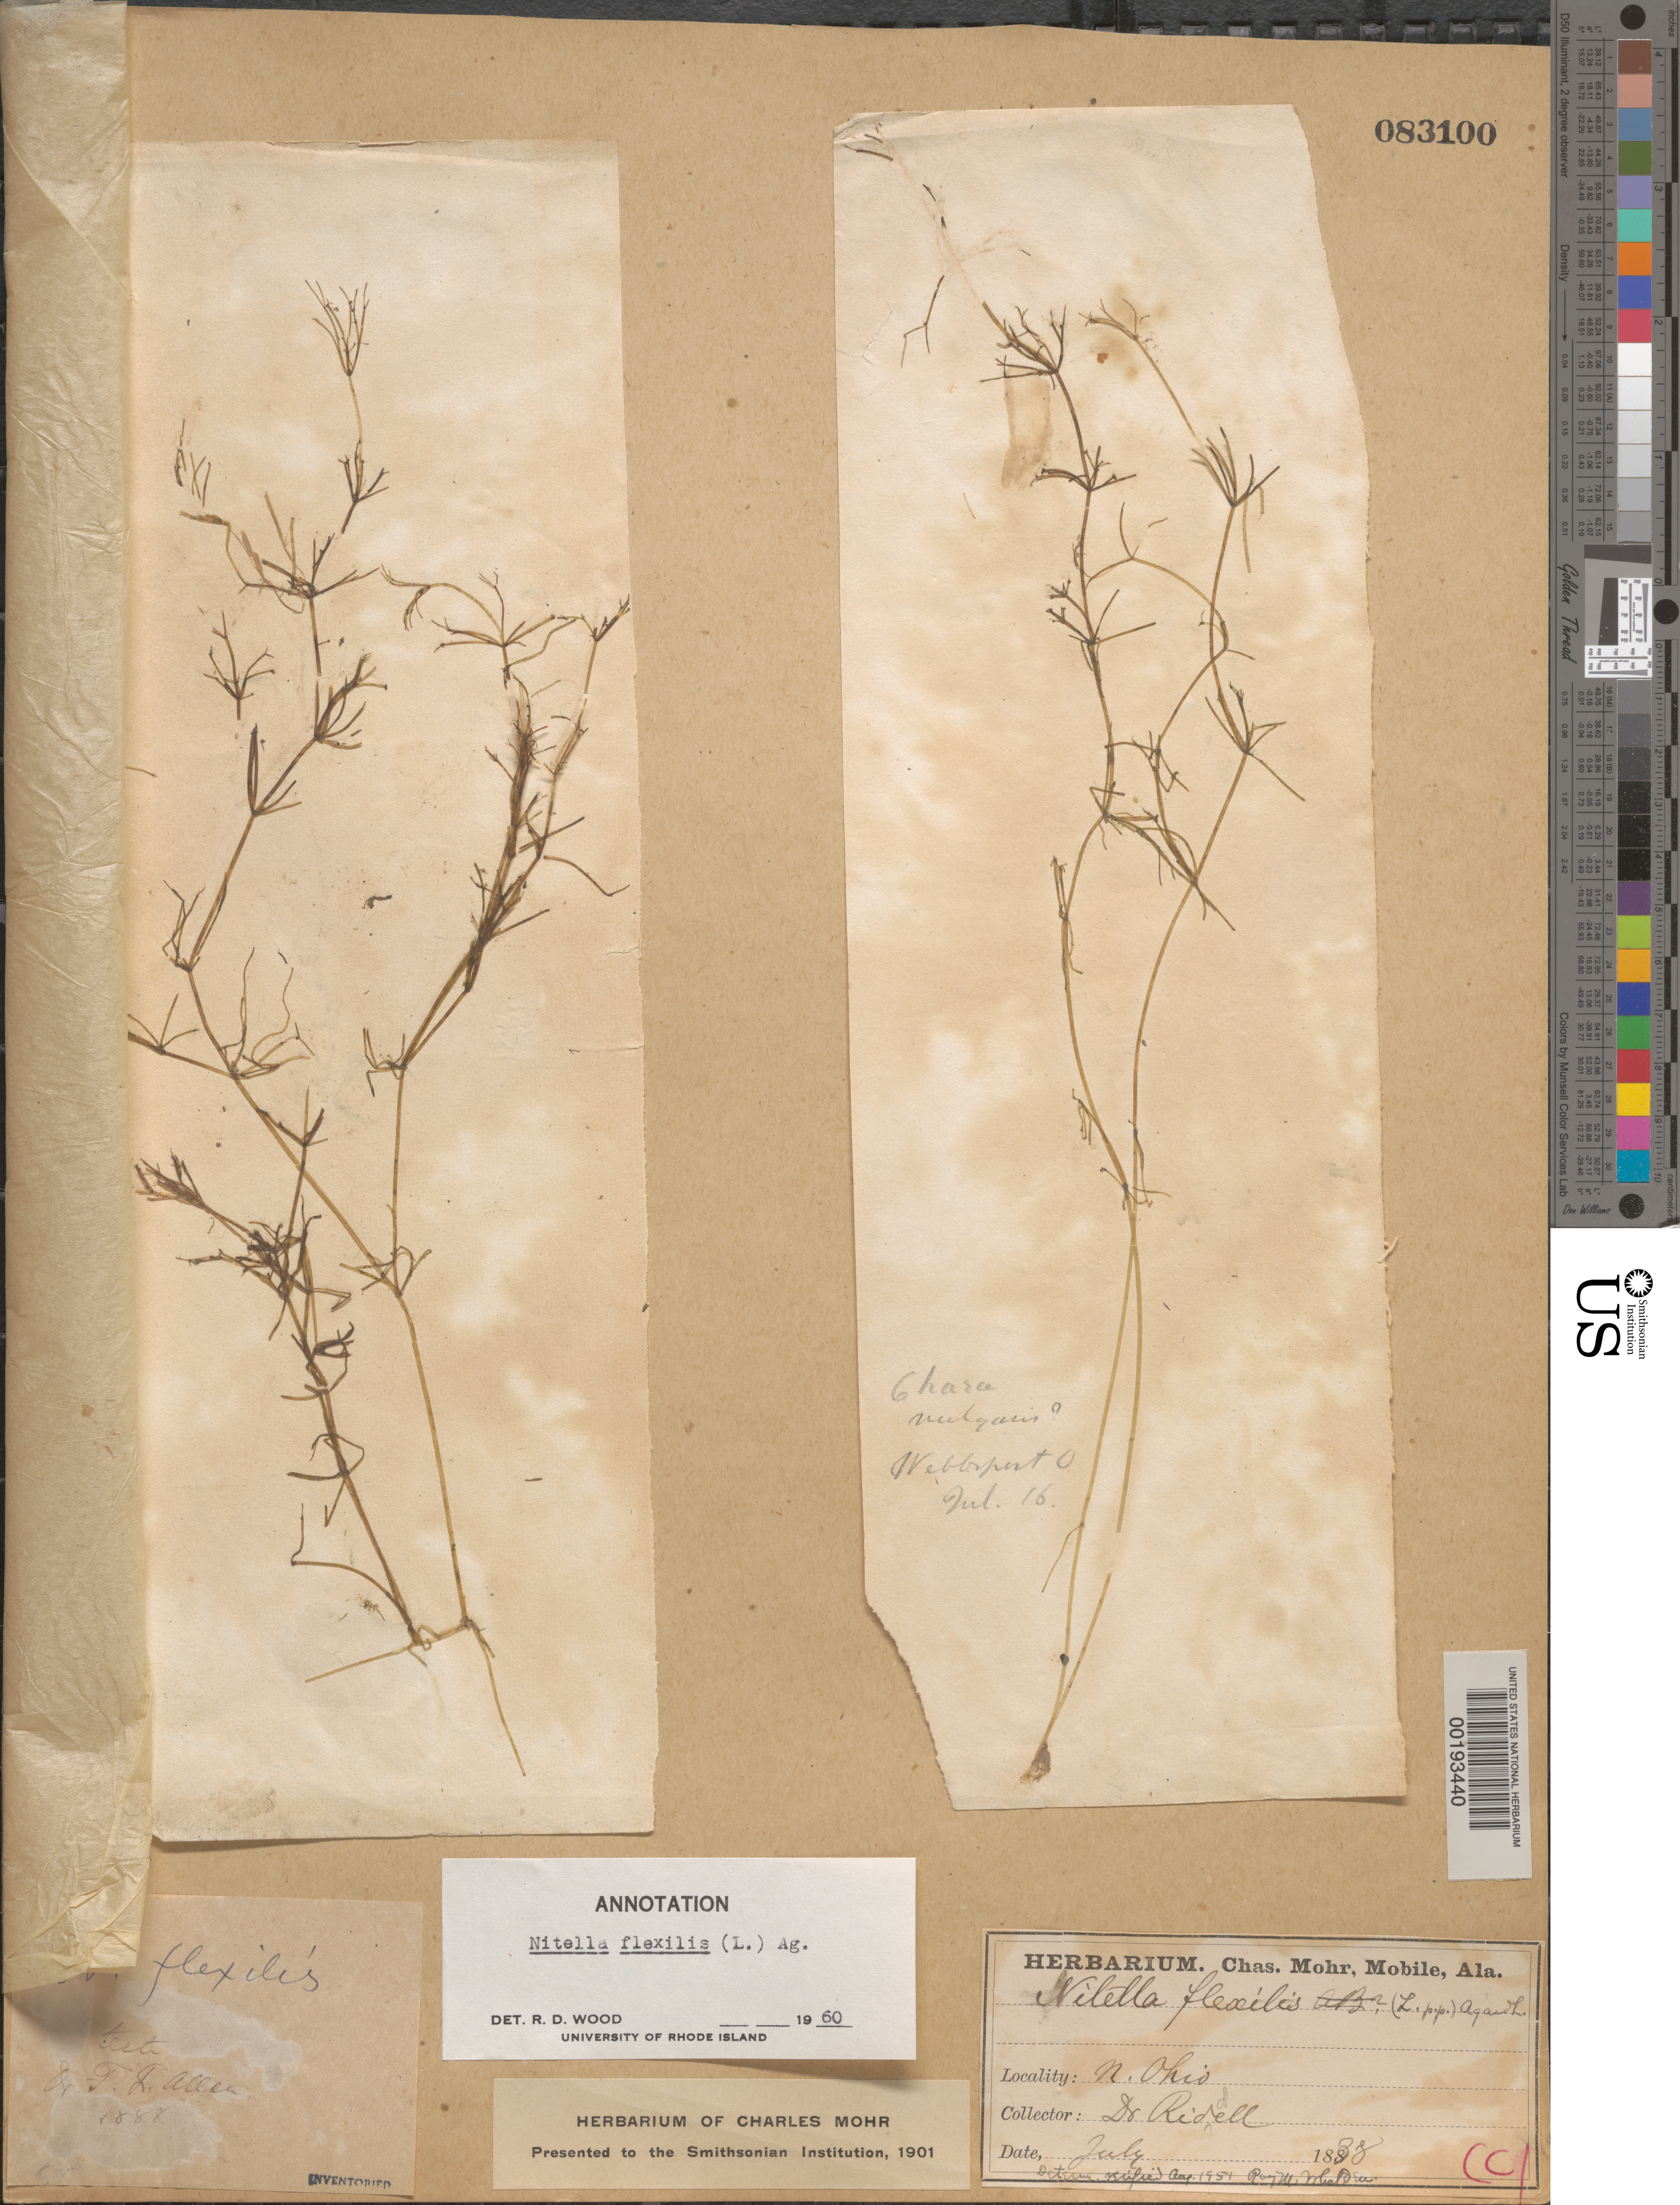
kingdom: Plantae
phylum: Charophyta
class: Charophyceae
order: Charales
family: Characeae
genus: Nitella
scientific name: Nitella flexilis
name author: (L.) C. Agardh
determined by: Wood, R. D.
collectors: J. Riddell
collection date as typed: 16 Jul 1838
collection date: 1838-07-16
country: United States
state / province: Ohio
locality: Webbeport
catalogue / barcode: US 83100